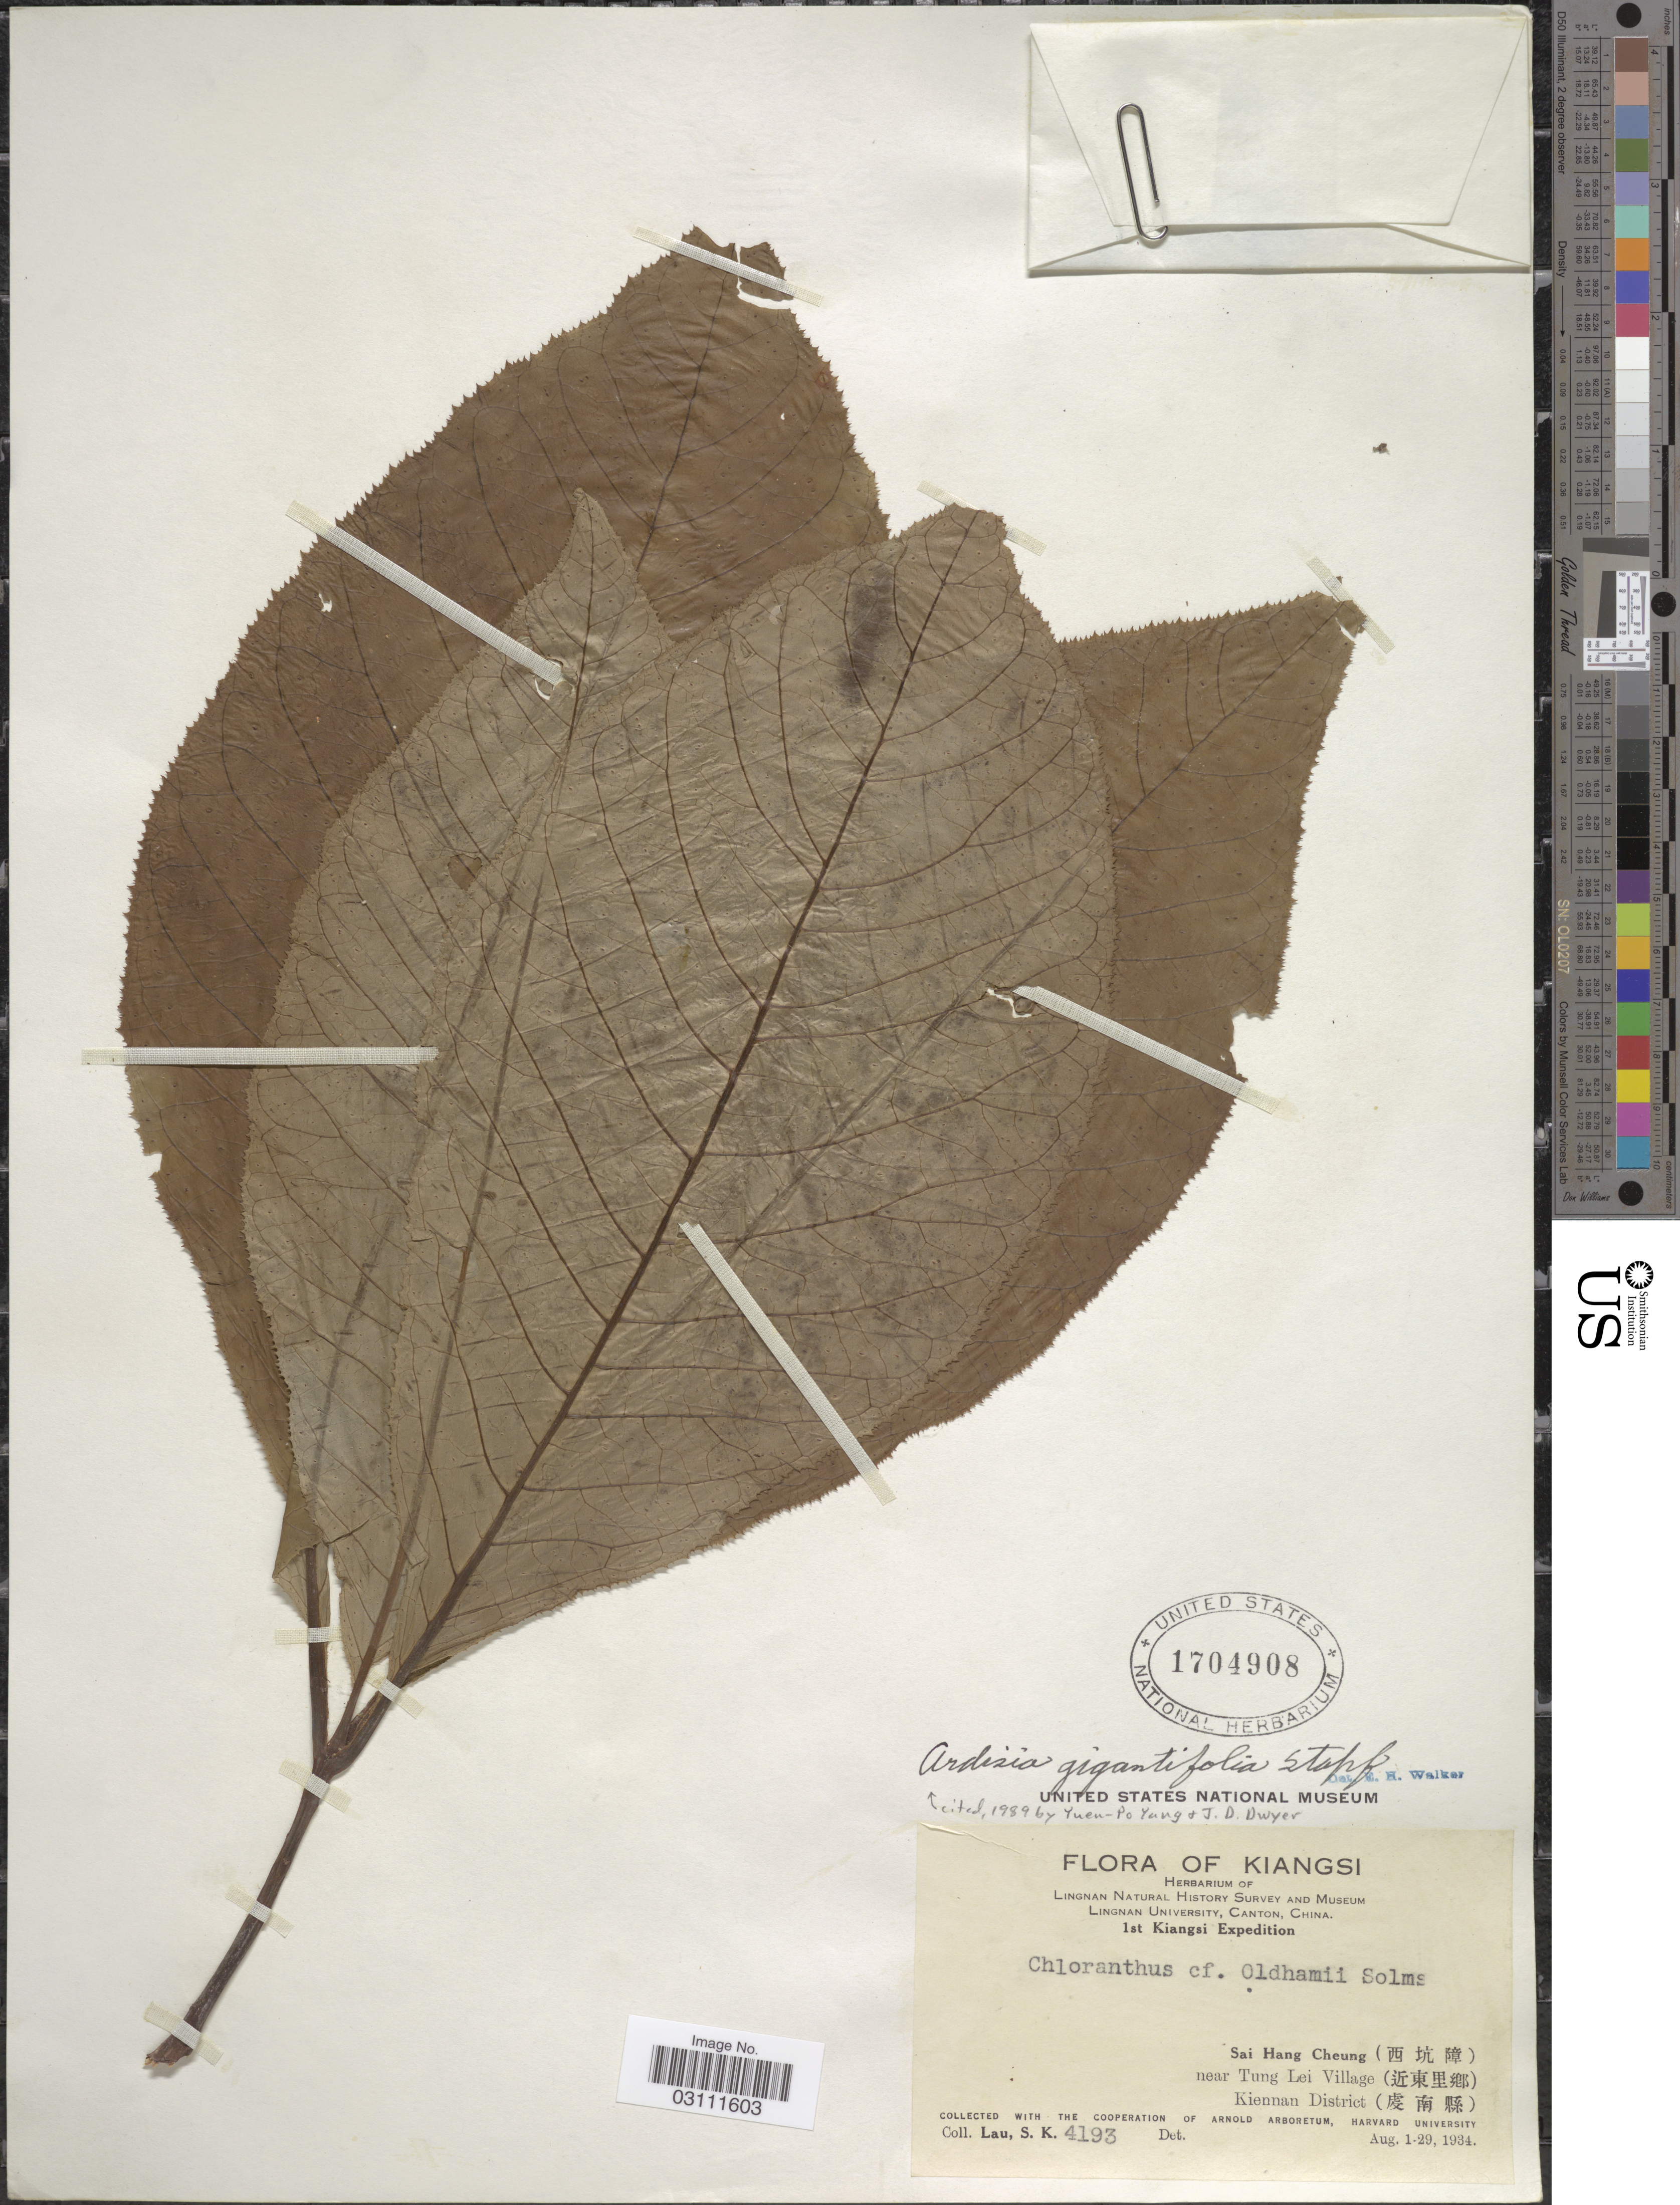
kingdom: Plantae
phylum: Tracheophyta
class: Magnoliopsida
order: Ericales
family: Primulaceae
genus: Ardisia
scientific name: Ardisia gigantifolia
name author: Stapf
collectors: S. K. Lau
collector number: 4193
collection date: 1934-08-01/1934-08-29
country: China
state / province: Jiangxi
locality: Sai Hang Cheung, near Tung Lei Village, Kiennan District. Kiangsi.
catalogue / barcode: US 1704908